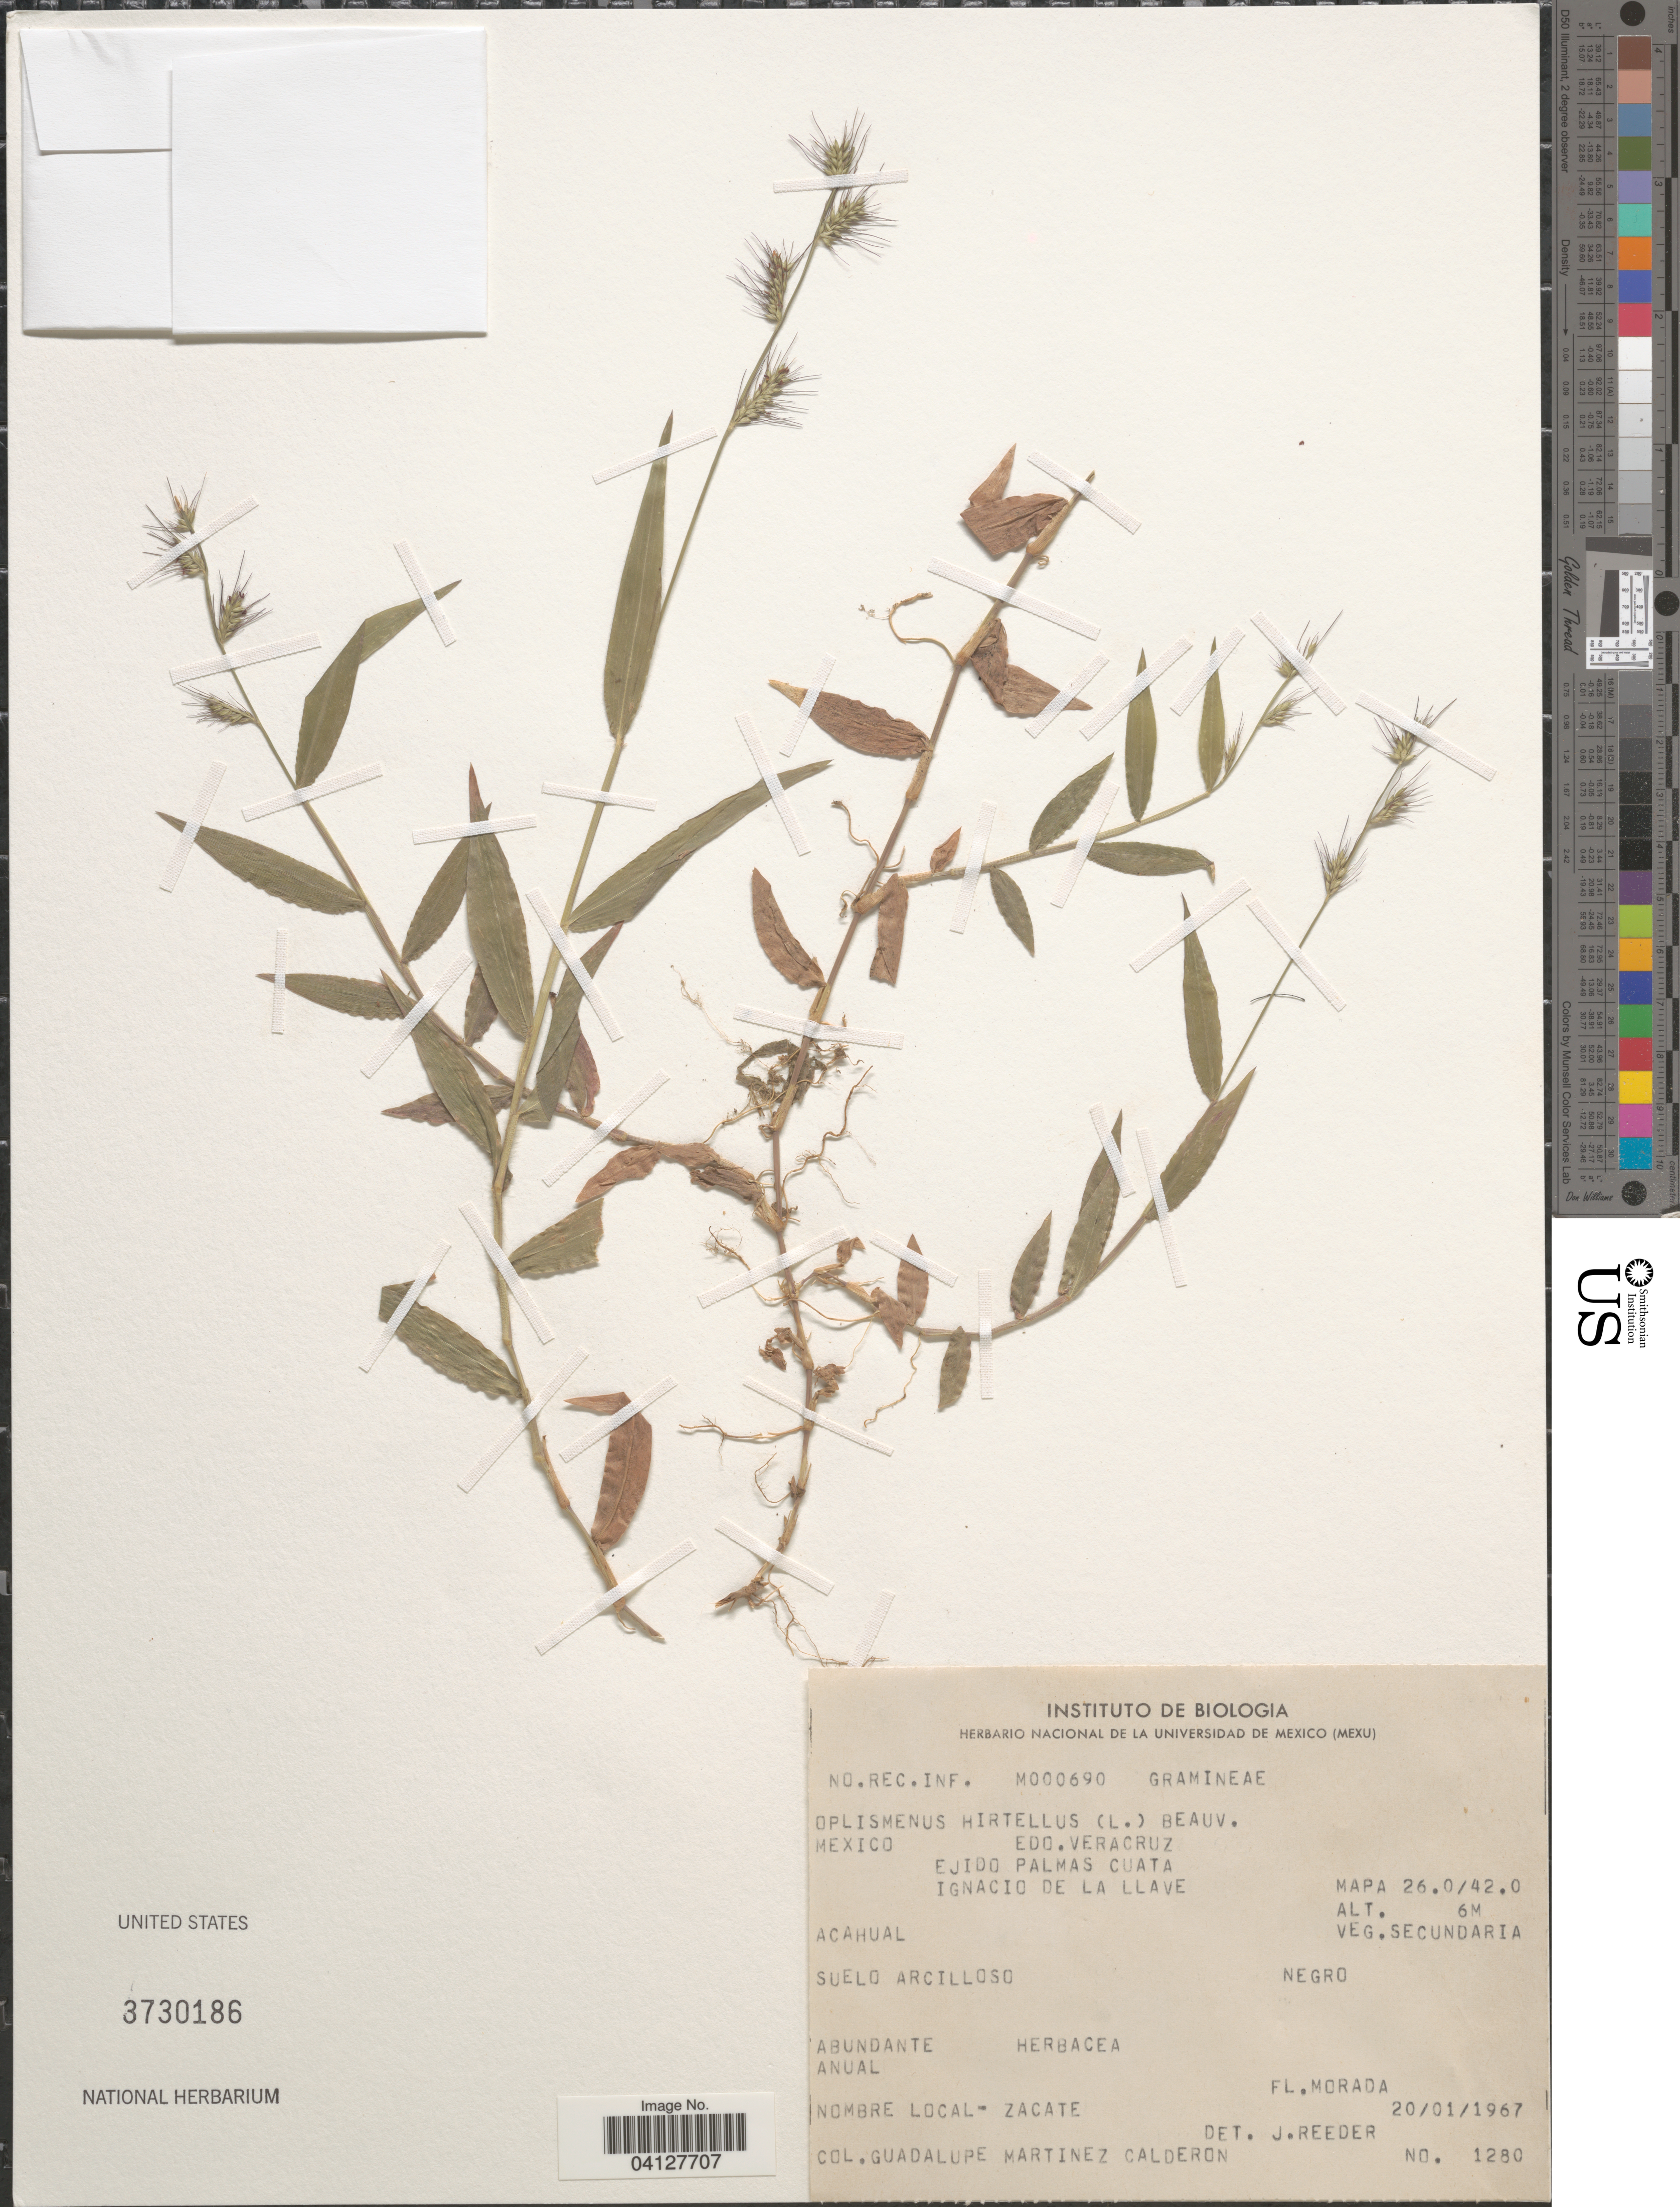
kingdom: Plantae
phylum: Tracheophyta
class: Liliopsida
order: Poales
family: Poaceae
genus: Oplismenus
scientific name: Oplismenus hirtellus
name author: (L.) P. Beauv.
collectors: G. Martinez-C.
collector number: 1280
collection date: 1967-01-20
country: Mexico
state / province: Veracruz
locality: Edo. Veracruz. Ejido Palmas Cuata. Ignacio de la Llave. Mapa 26.0/42.0.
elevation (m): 6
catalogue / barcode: US 3730186